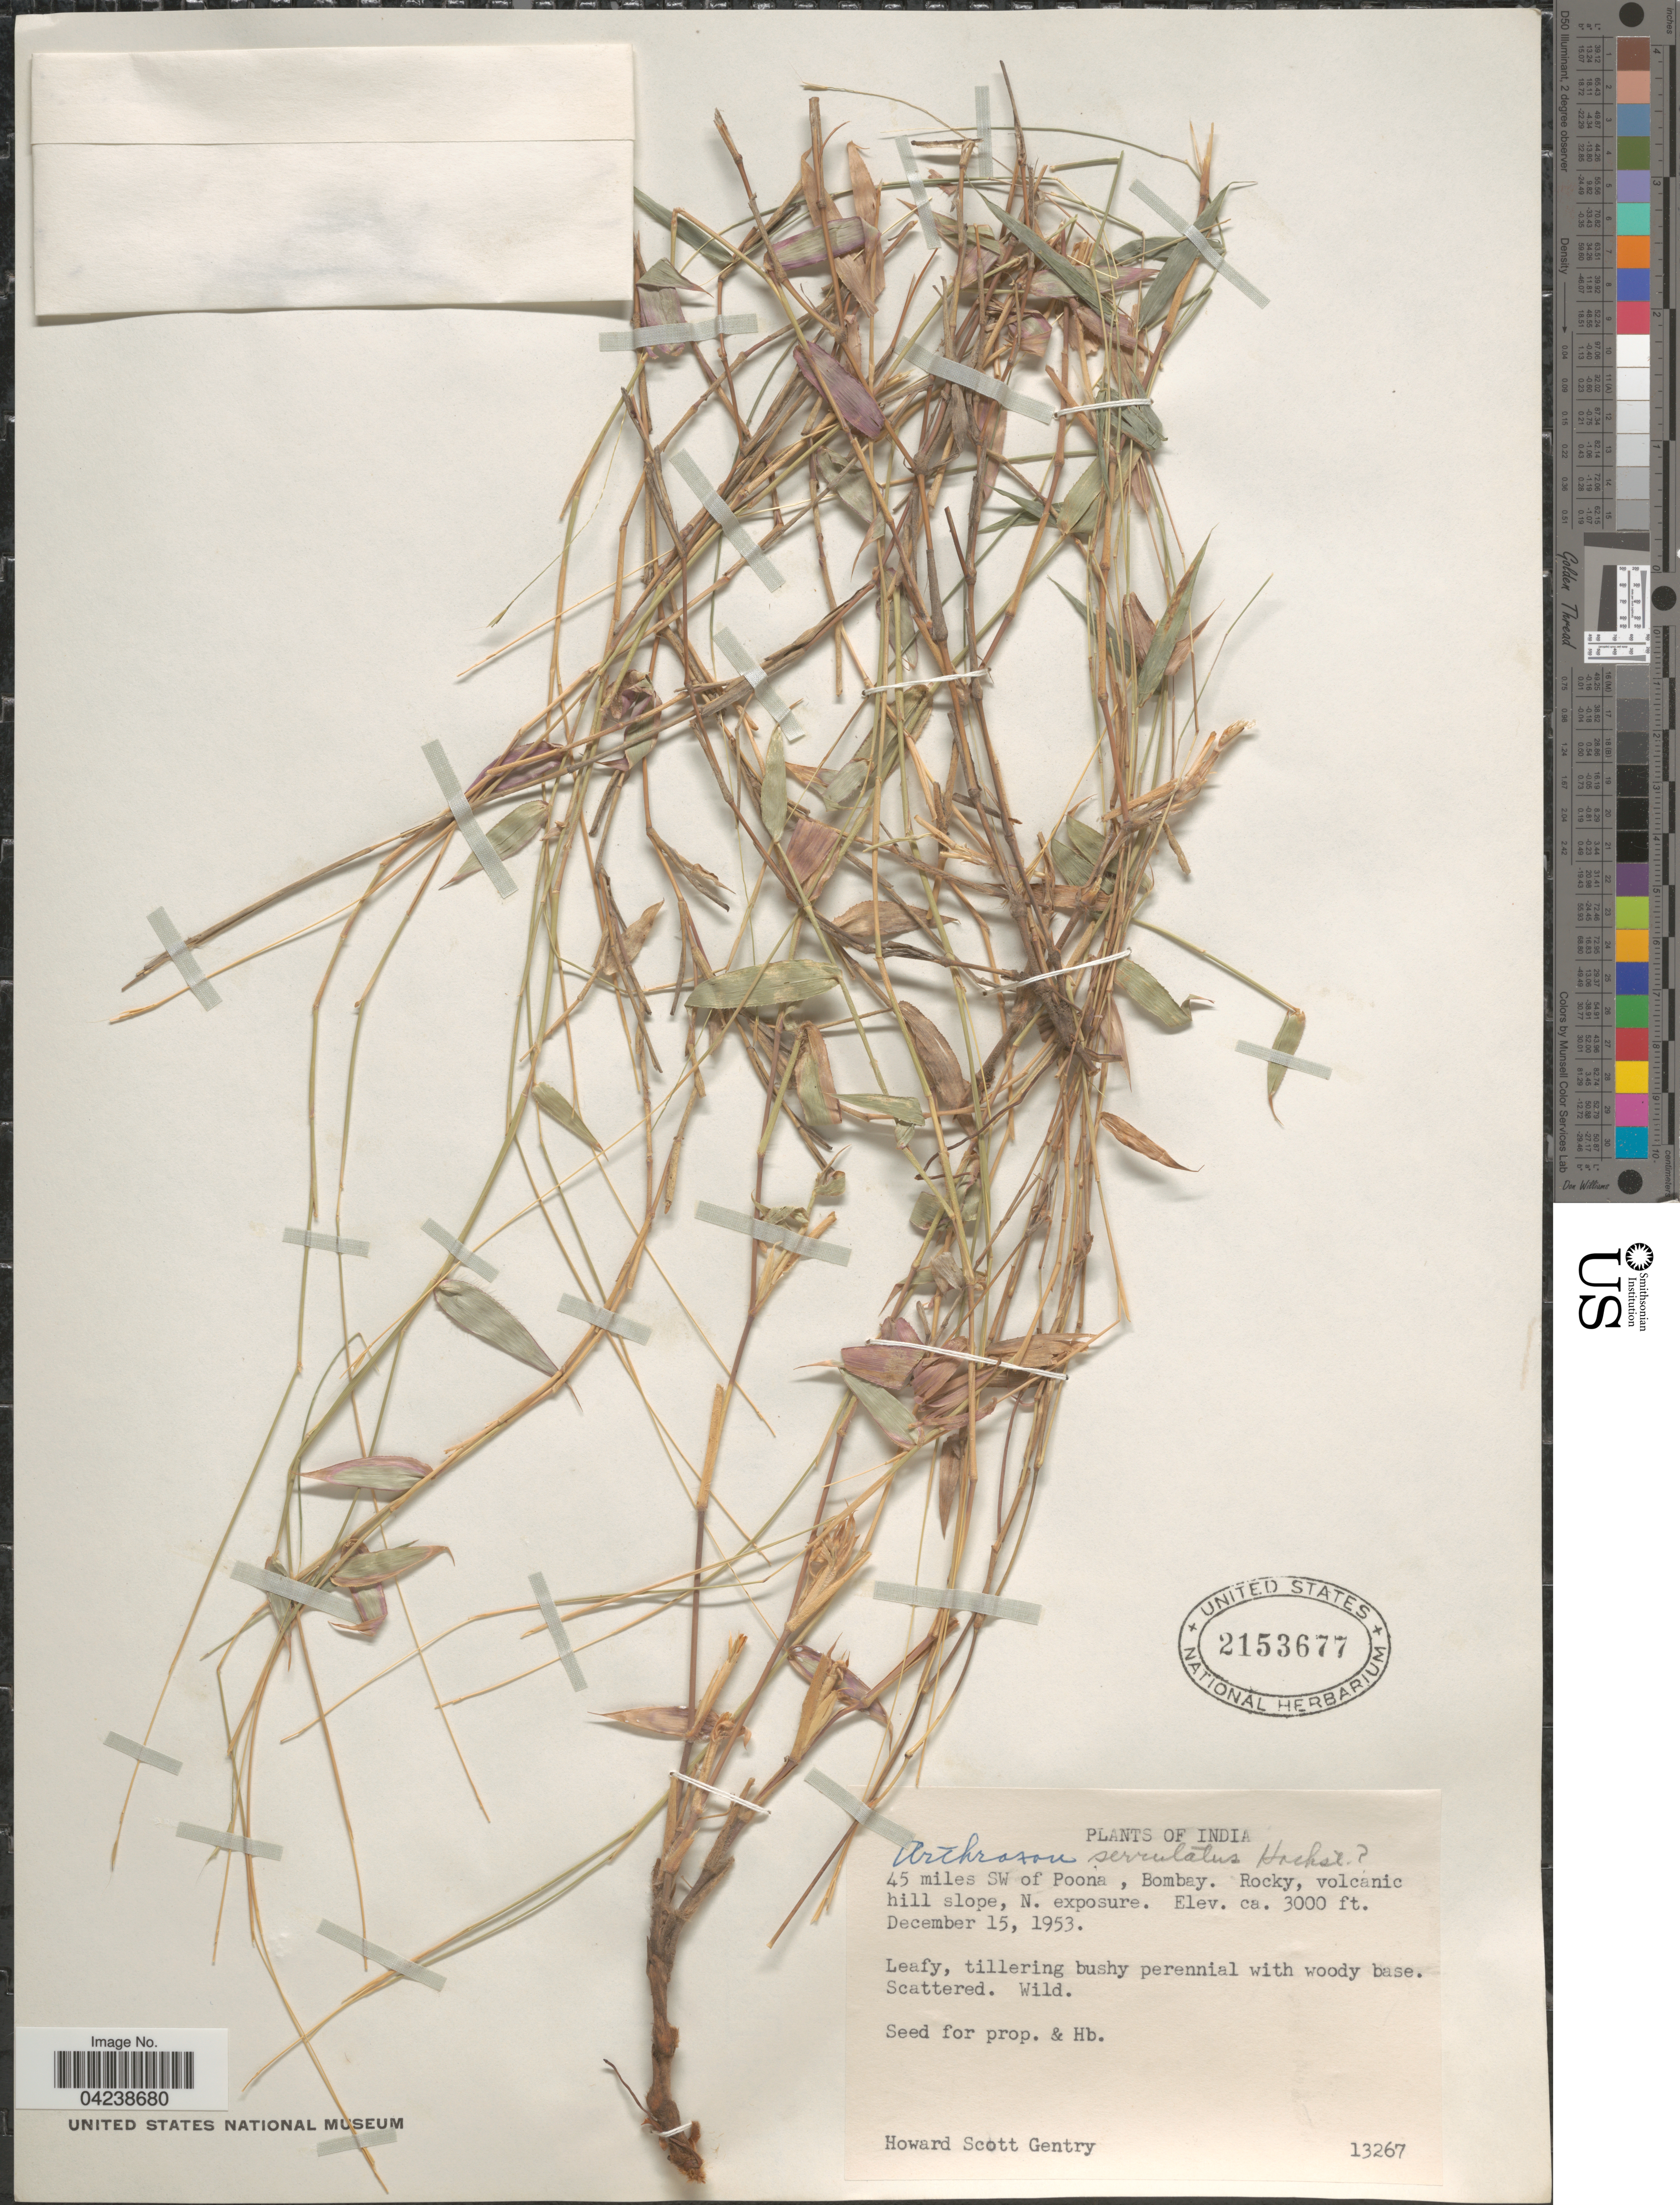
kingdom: Plantae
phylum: Tracheophyta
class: Liliopsida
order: Poales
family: Poaceae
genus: Arthraxon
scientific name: Arthraxon prionodes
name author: (Steud.) Dandy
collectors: H. S. Gentry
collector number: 13267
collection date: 1953-12-15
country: India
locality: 45 miles SW of Poona, Bombay. Rocky, volcanic hill slope, N. exposure.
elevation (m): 914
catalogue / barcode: US 2153677